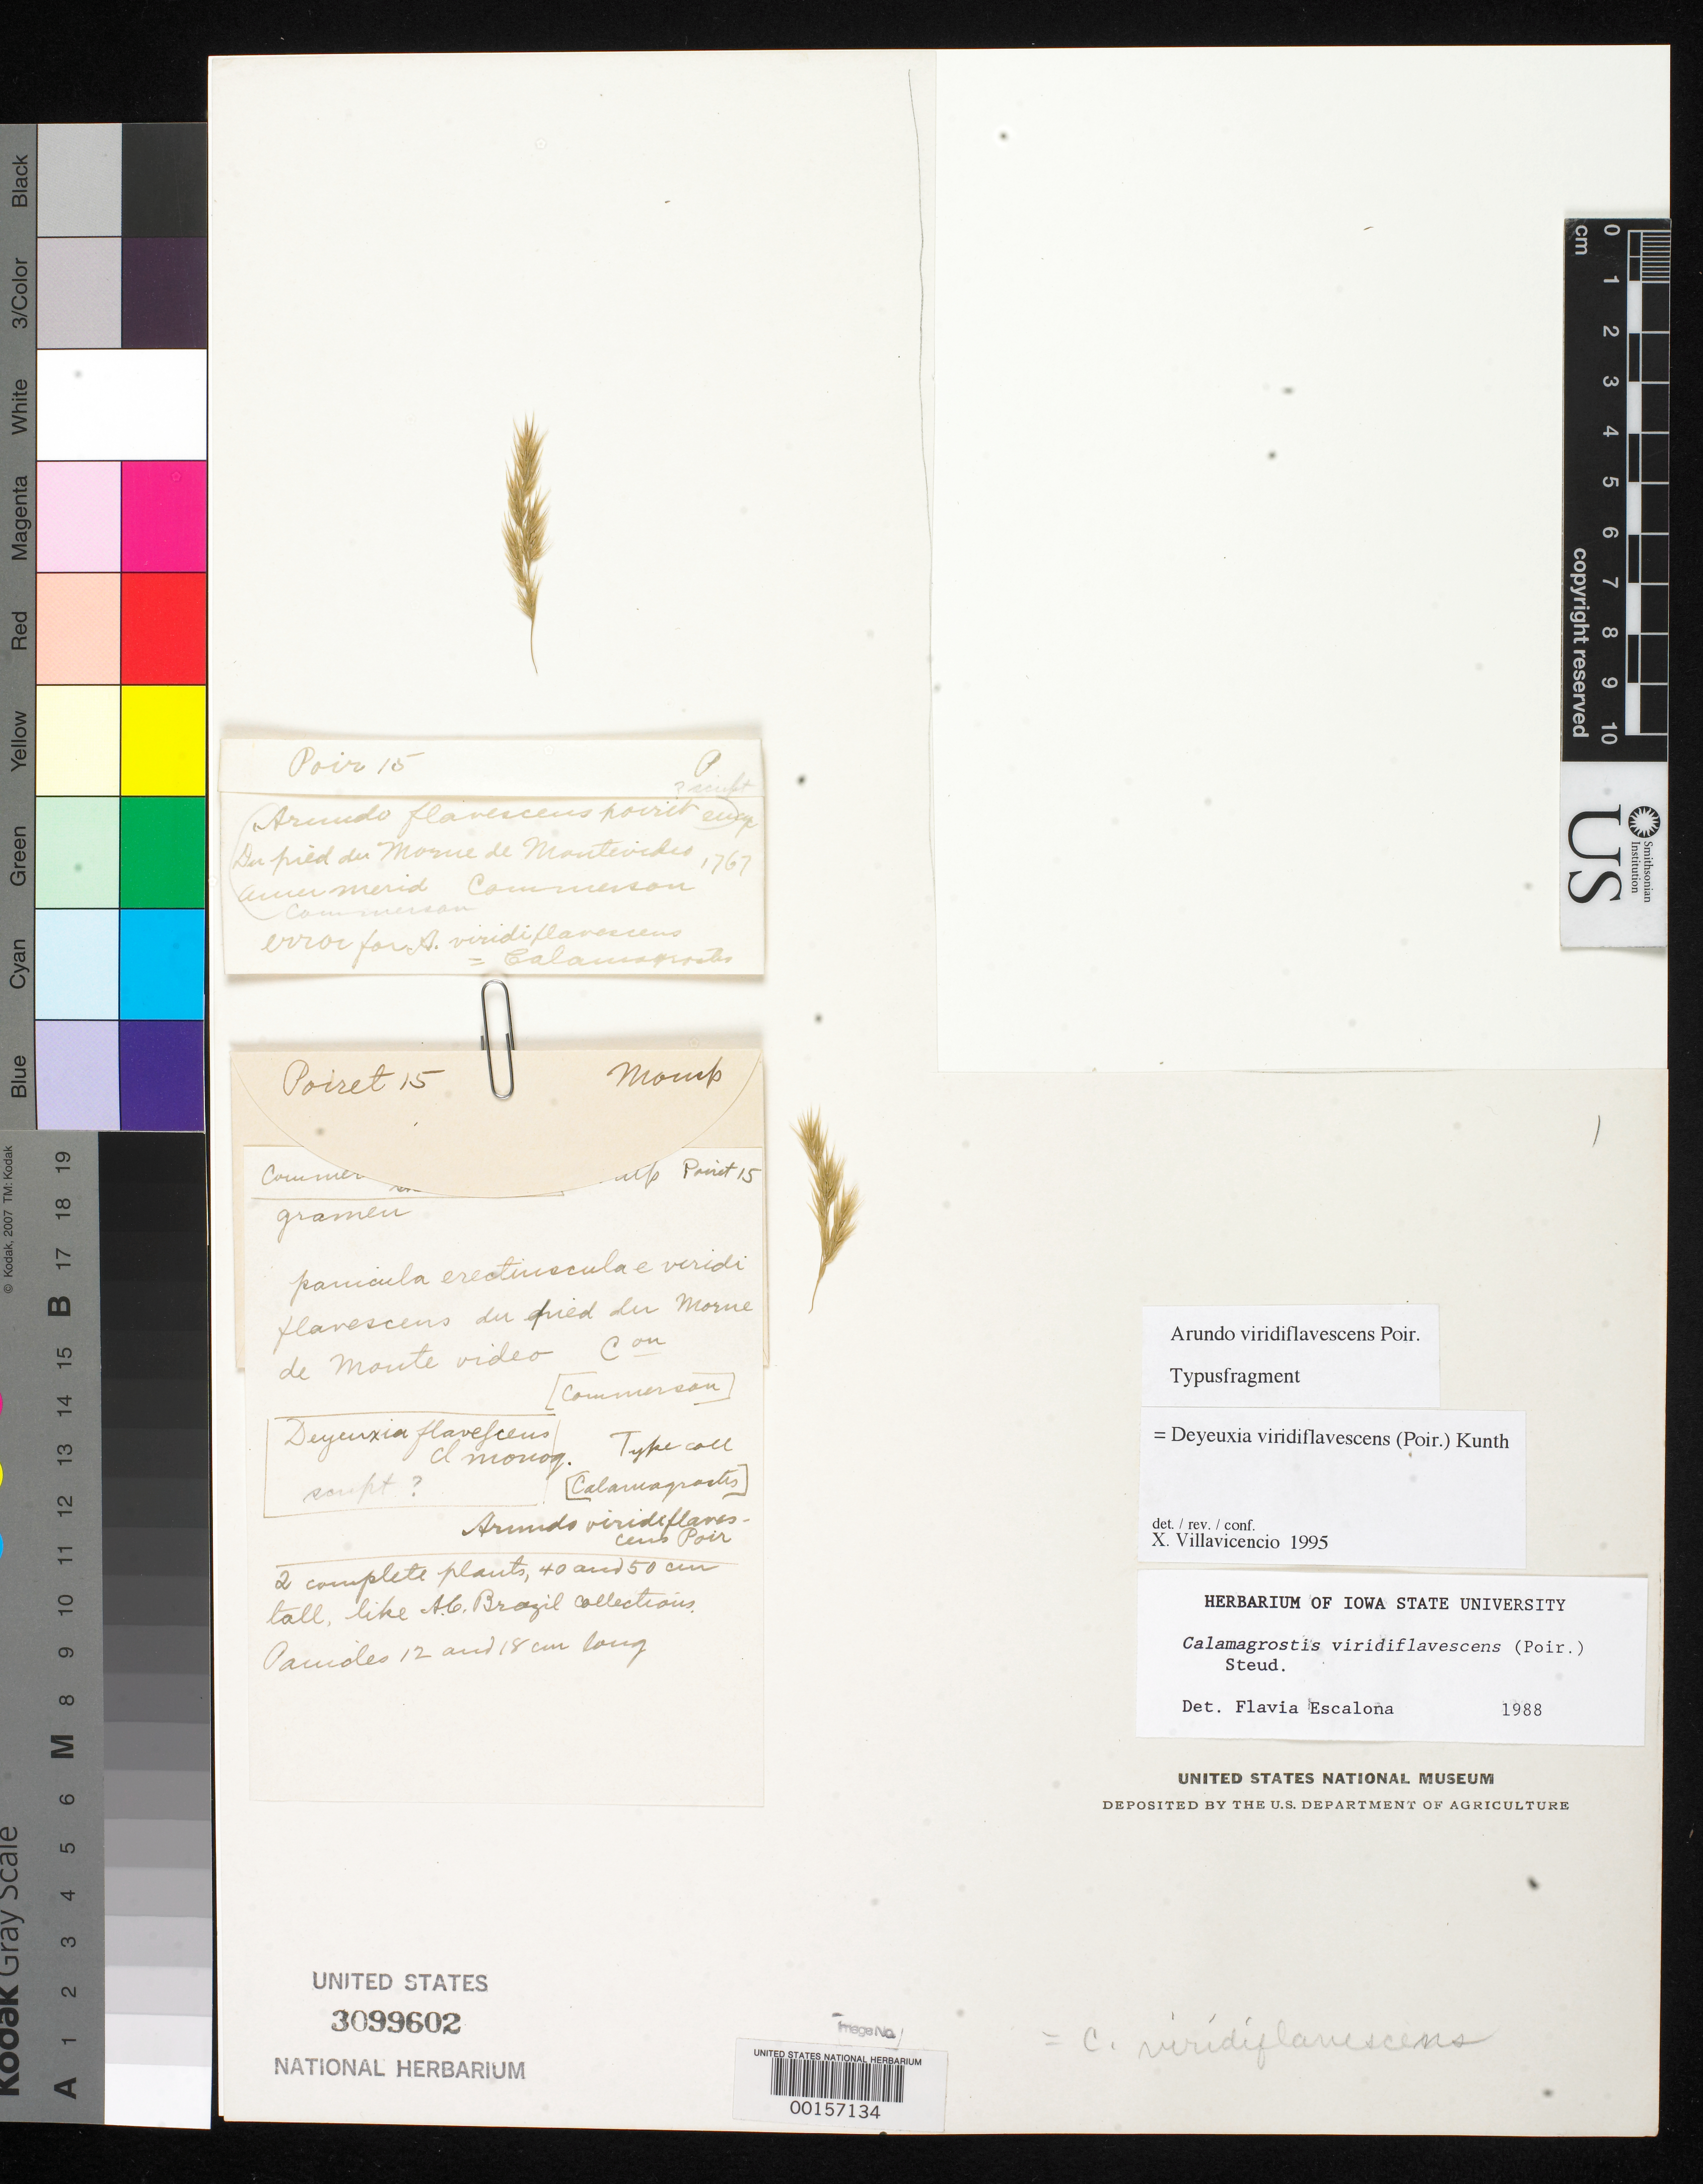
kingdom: Plantae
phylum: Tracheophyta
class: Liliopsida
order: Poales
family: Poaceae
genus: Arundo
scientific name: Arundo viridiflavescens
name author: Poir. in Lam.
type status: Type Fragment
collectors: P. Commerson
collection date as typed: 1767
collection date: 1767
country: Uruguay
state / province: Montevideo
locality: Montevideo.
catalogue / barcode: US 3099602